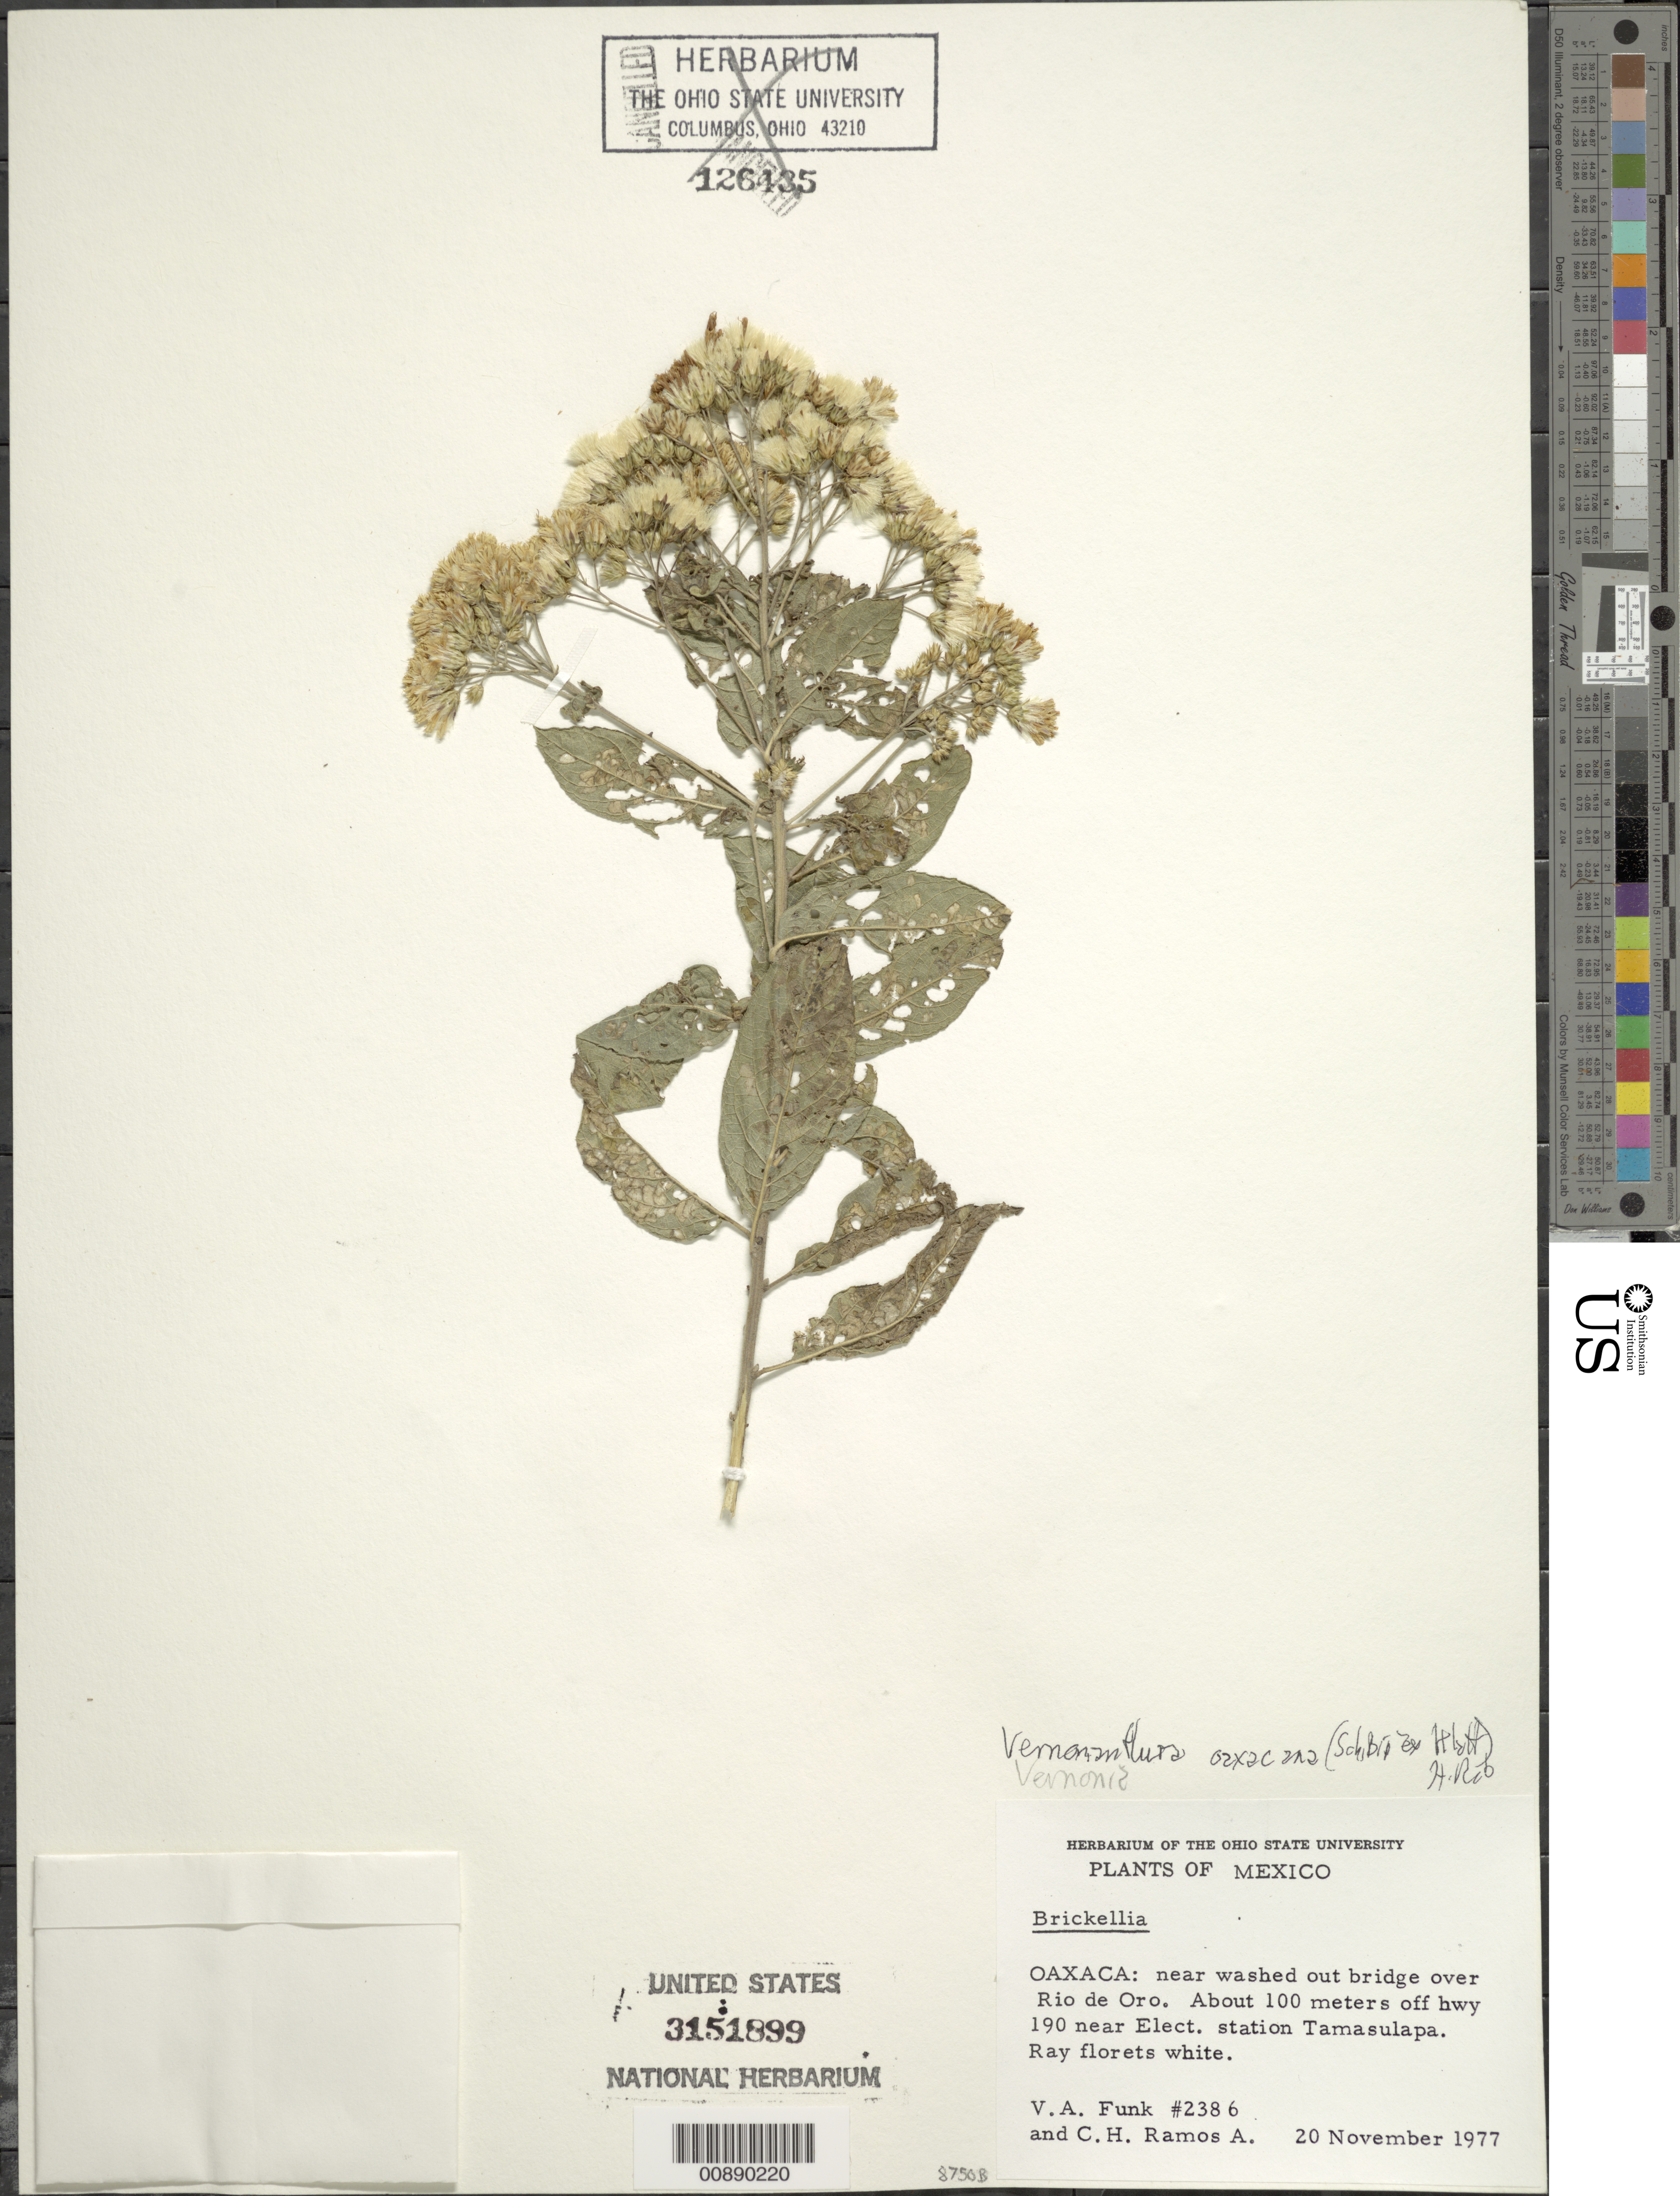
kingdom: Plantae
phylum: Tracheophyta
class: Magnoliopsida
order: Asterales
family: Asteraceae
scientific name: Vickianthus oaxacanus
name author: (Sch. Bip. ex Klatt) H. Rob.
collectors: V. Funk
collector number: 2386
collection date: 1977-11-20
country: Mexico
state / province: Oaxaca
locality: Oaxaca, Río de Oro, near washed out bridge, about 100 m off Hwy. 190 near Elect. Station Tamasulapa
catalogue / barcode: US 3151899